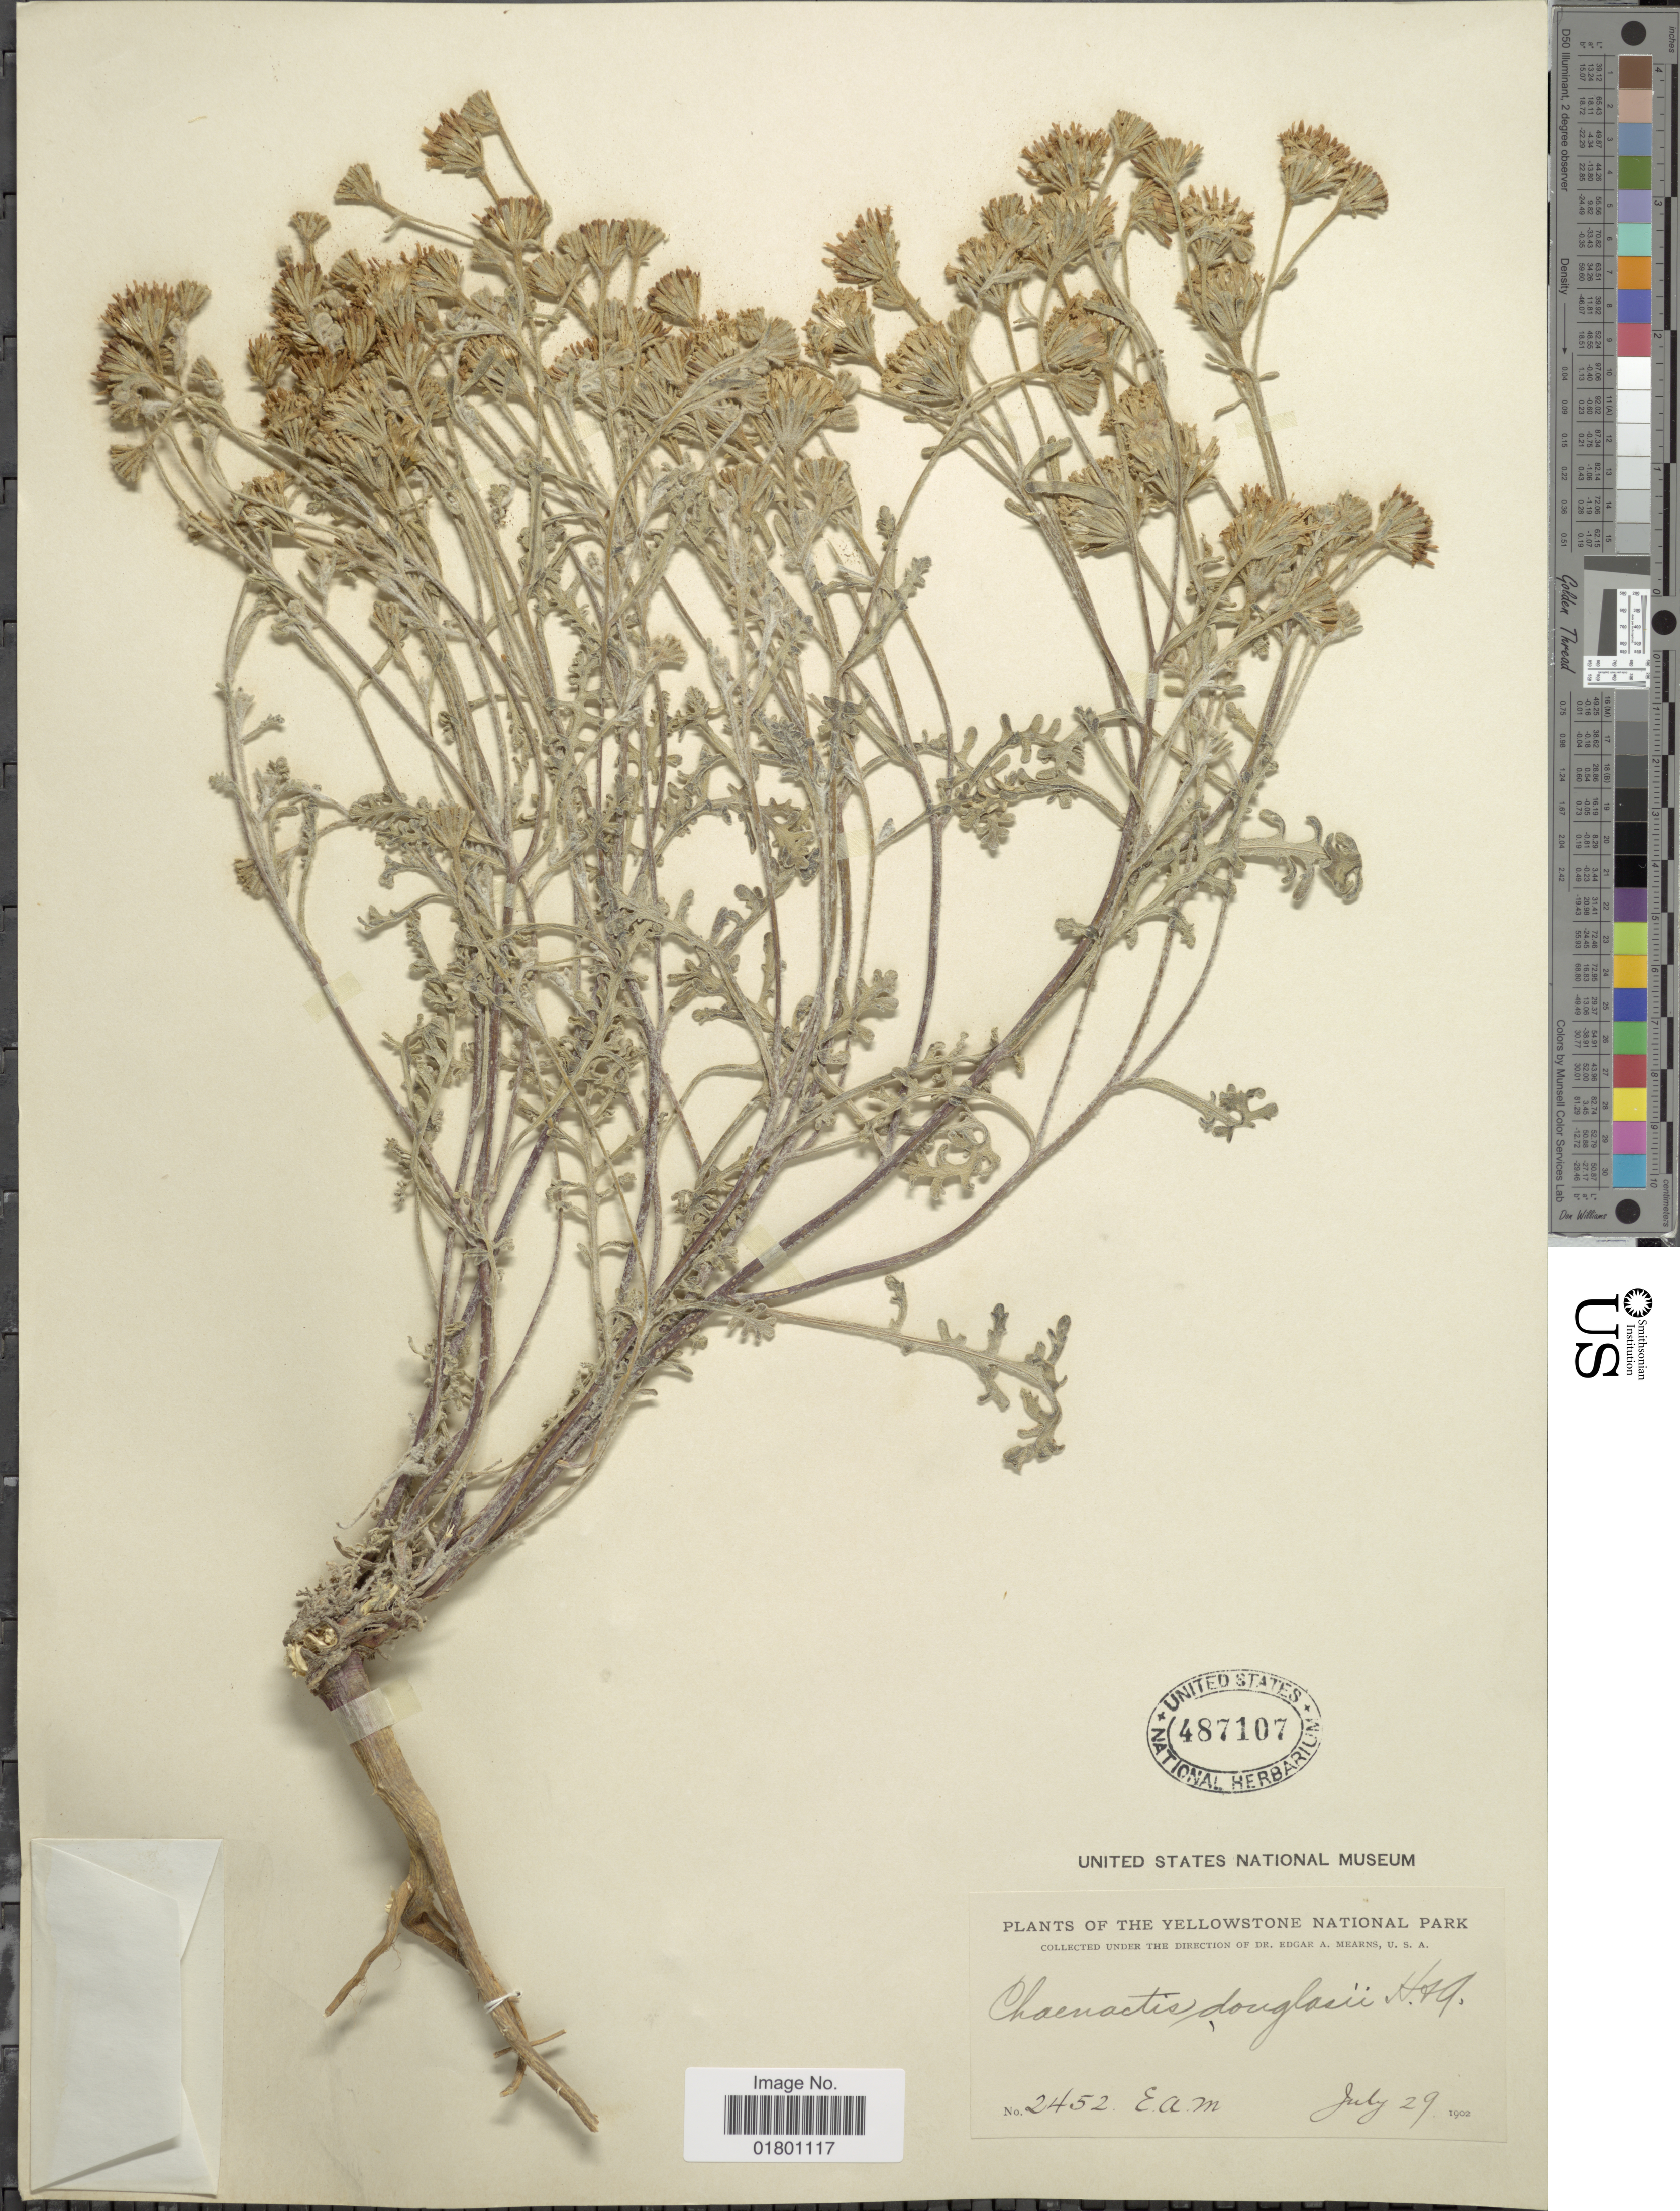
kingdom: Plantae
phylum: Tracheophyta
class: Magnoliopsida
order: Asterales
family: Asteraceae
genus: Chaenactis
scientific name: Chaenactis douglasii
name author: Hook. & Arn.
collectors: E. A. Mearns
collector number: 2452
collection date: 1902-07-29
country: United States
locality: Yellowstone National Park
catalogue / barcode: US 487107